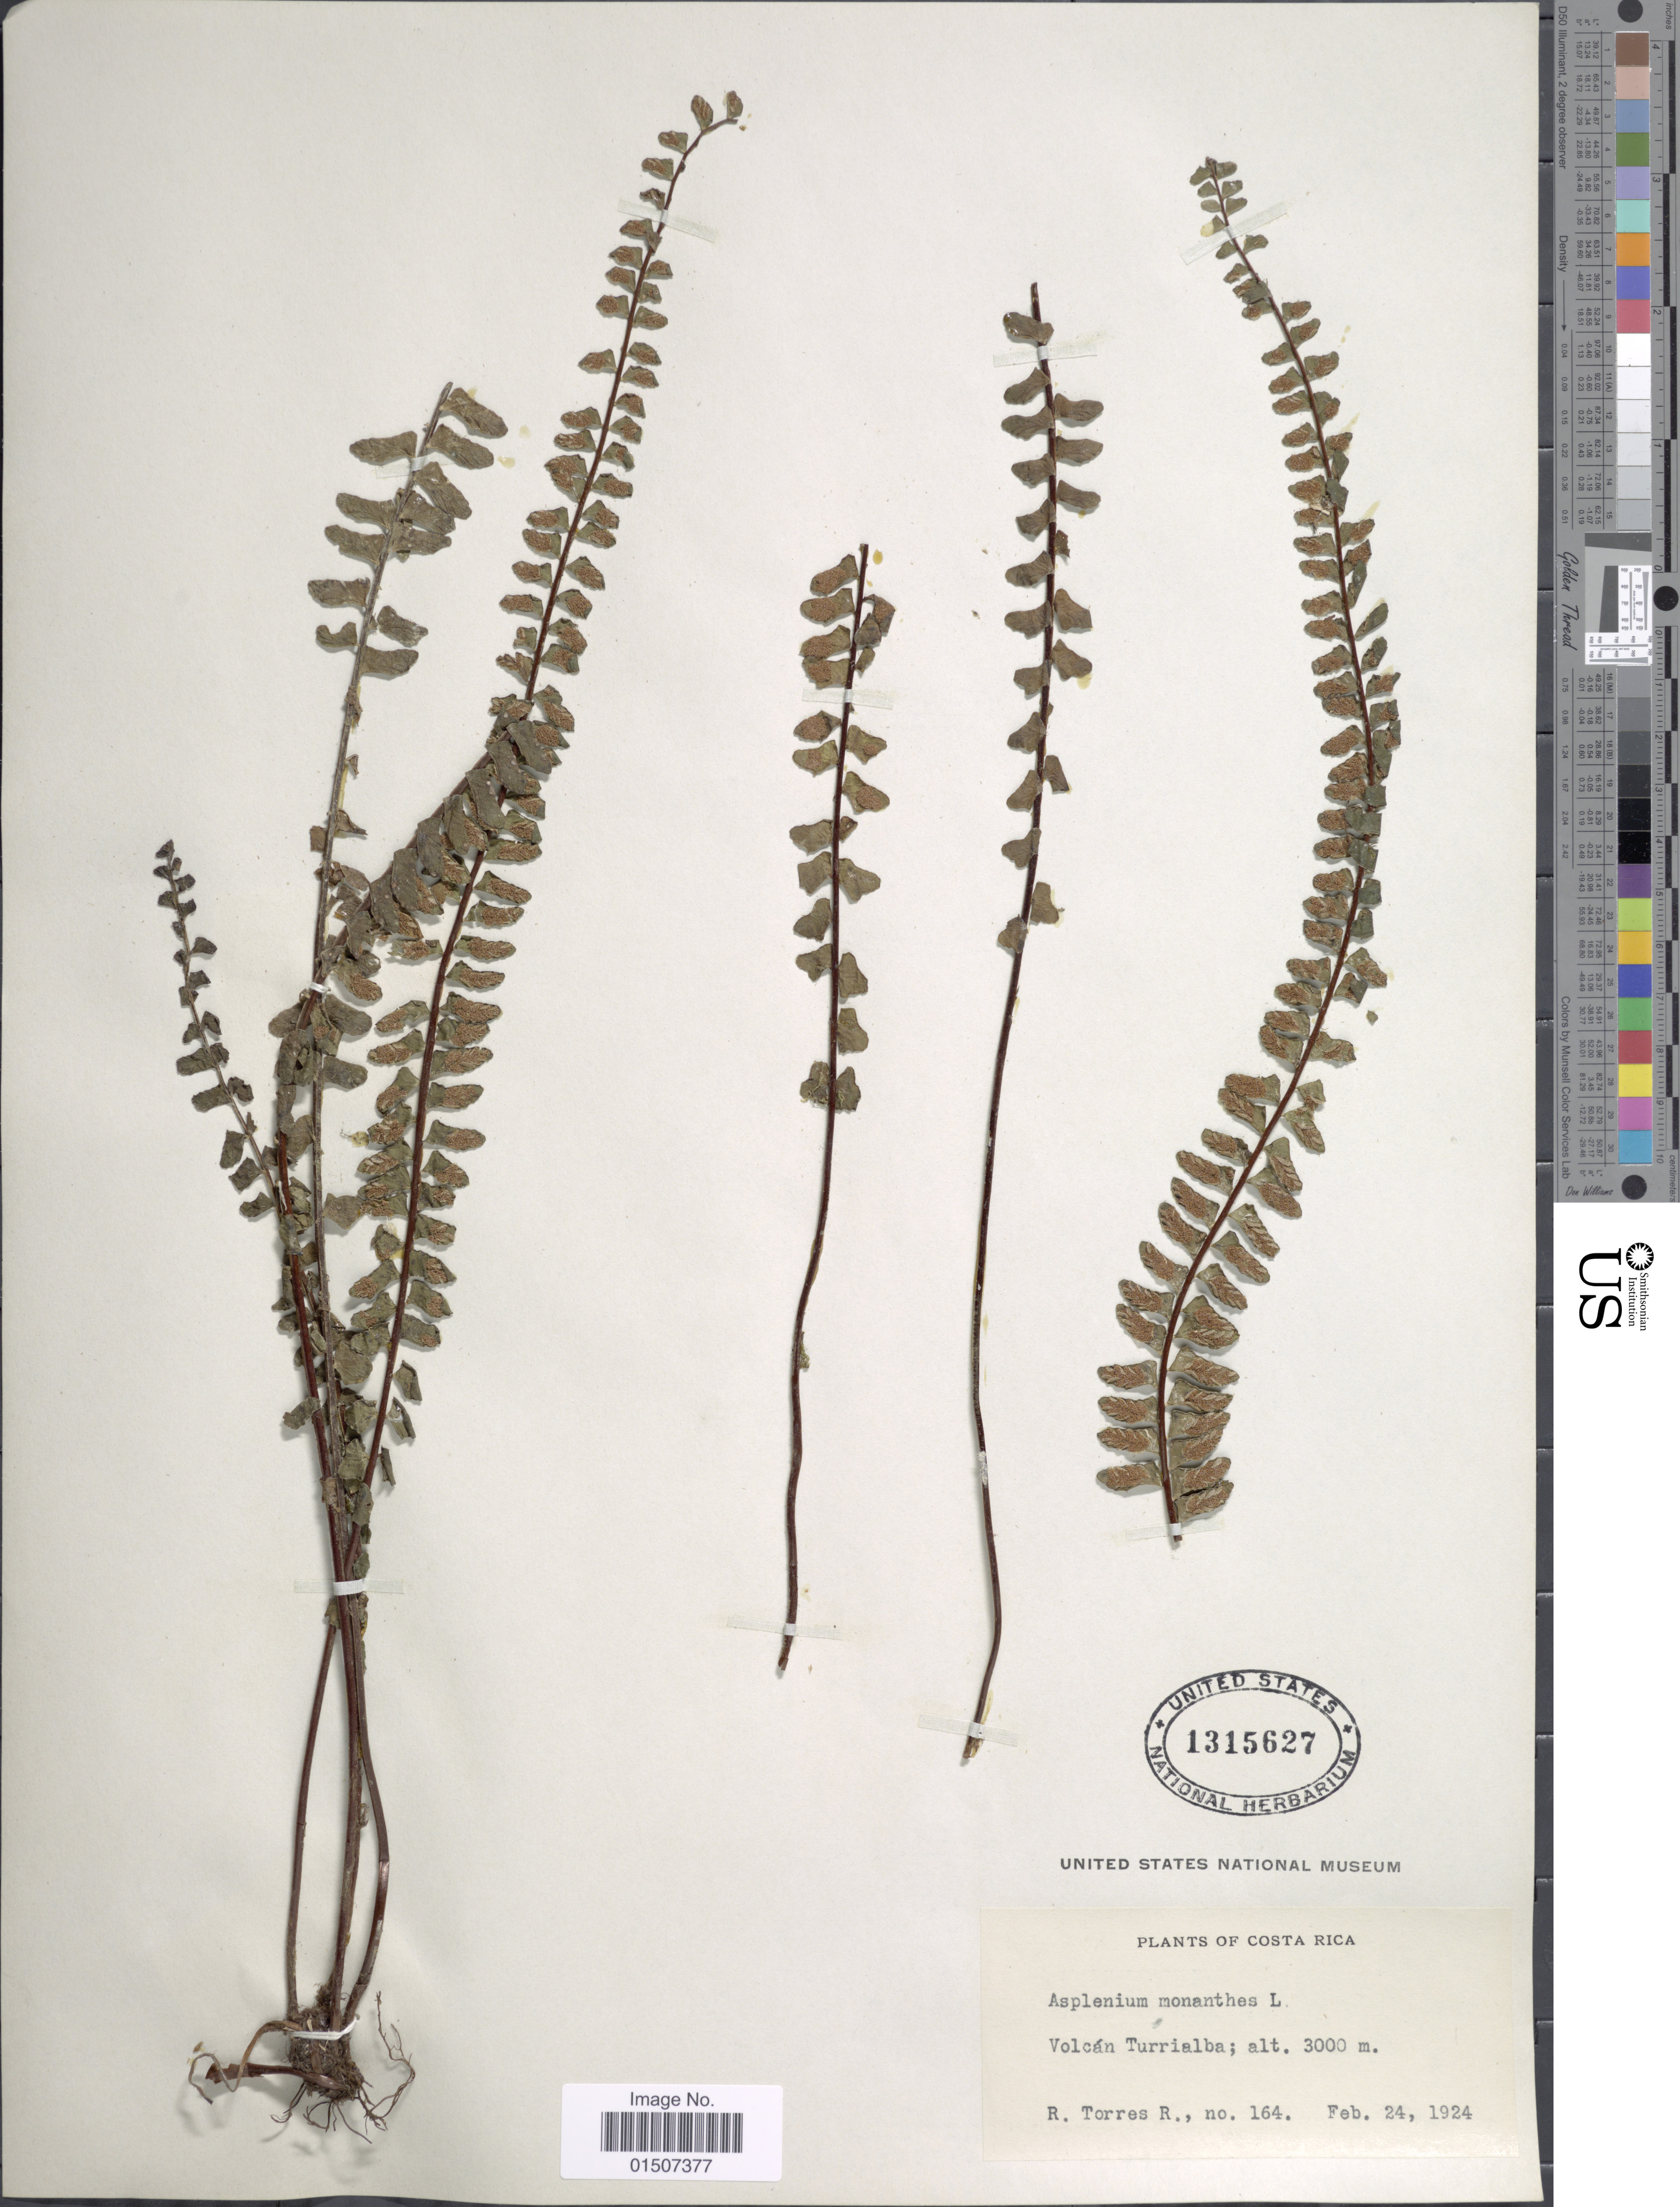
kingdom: Plantae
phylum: Tracheophyta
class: Polypodiopsida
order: Polypodiales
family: Aspleniaceae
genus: Asplenium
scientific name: Asplenium polyphyllum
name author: Bertol.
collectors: R. Torres R.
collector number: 164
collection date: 1924-02-24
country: Costa Rica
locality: Volcán Turrialba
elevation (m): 3000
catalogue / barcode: US 1315627